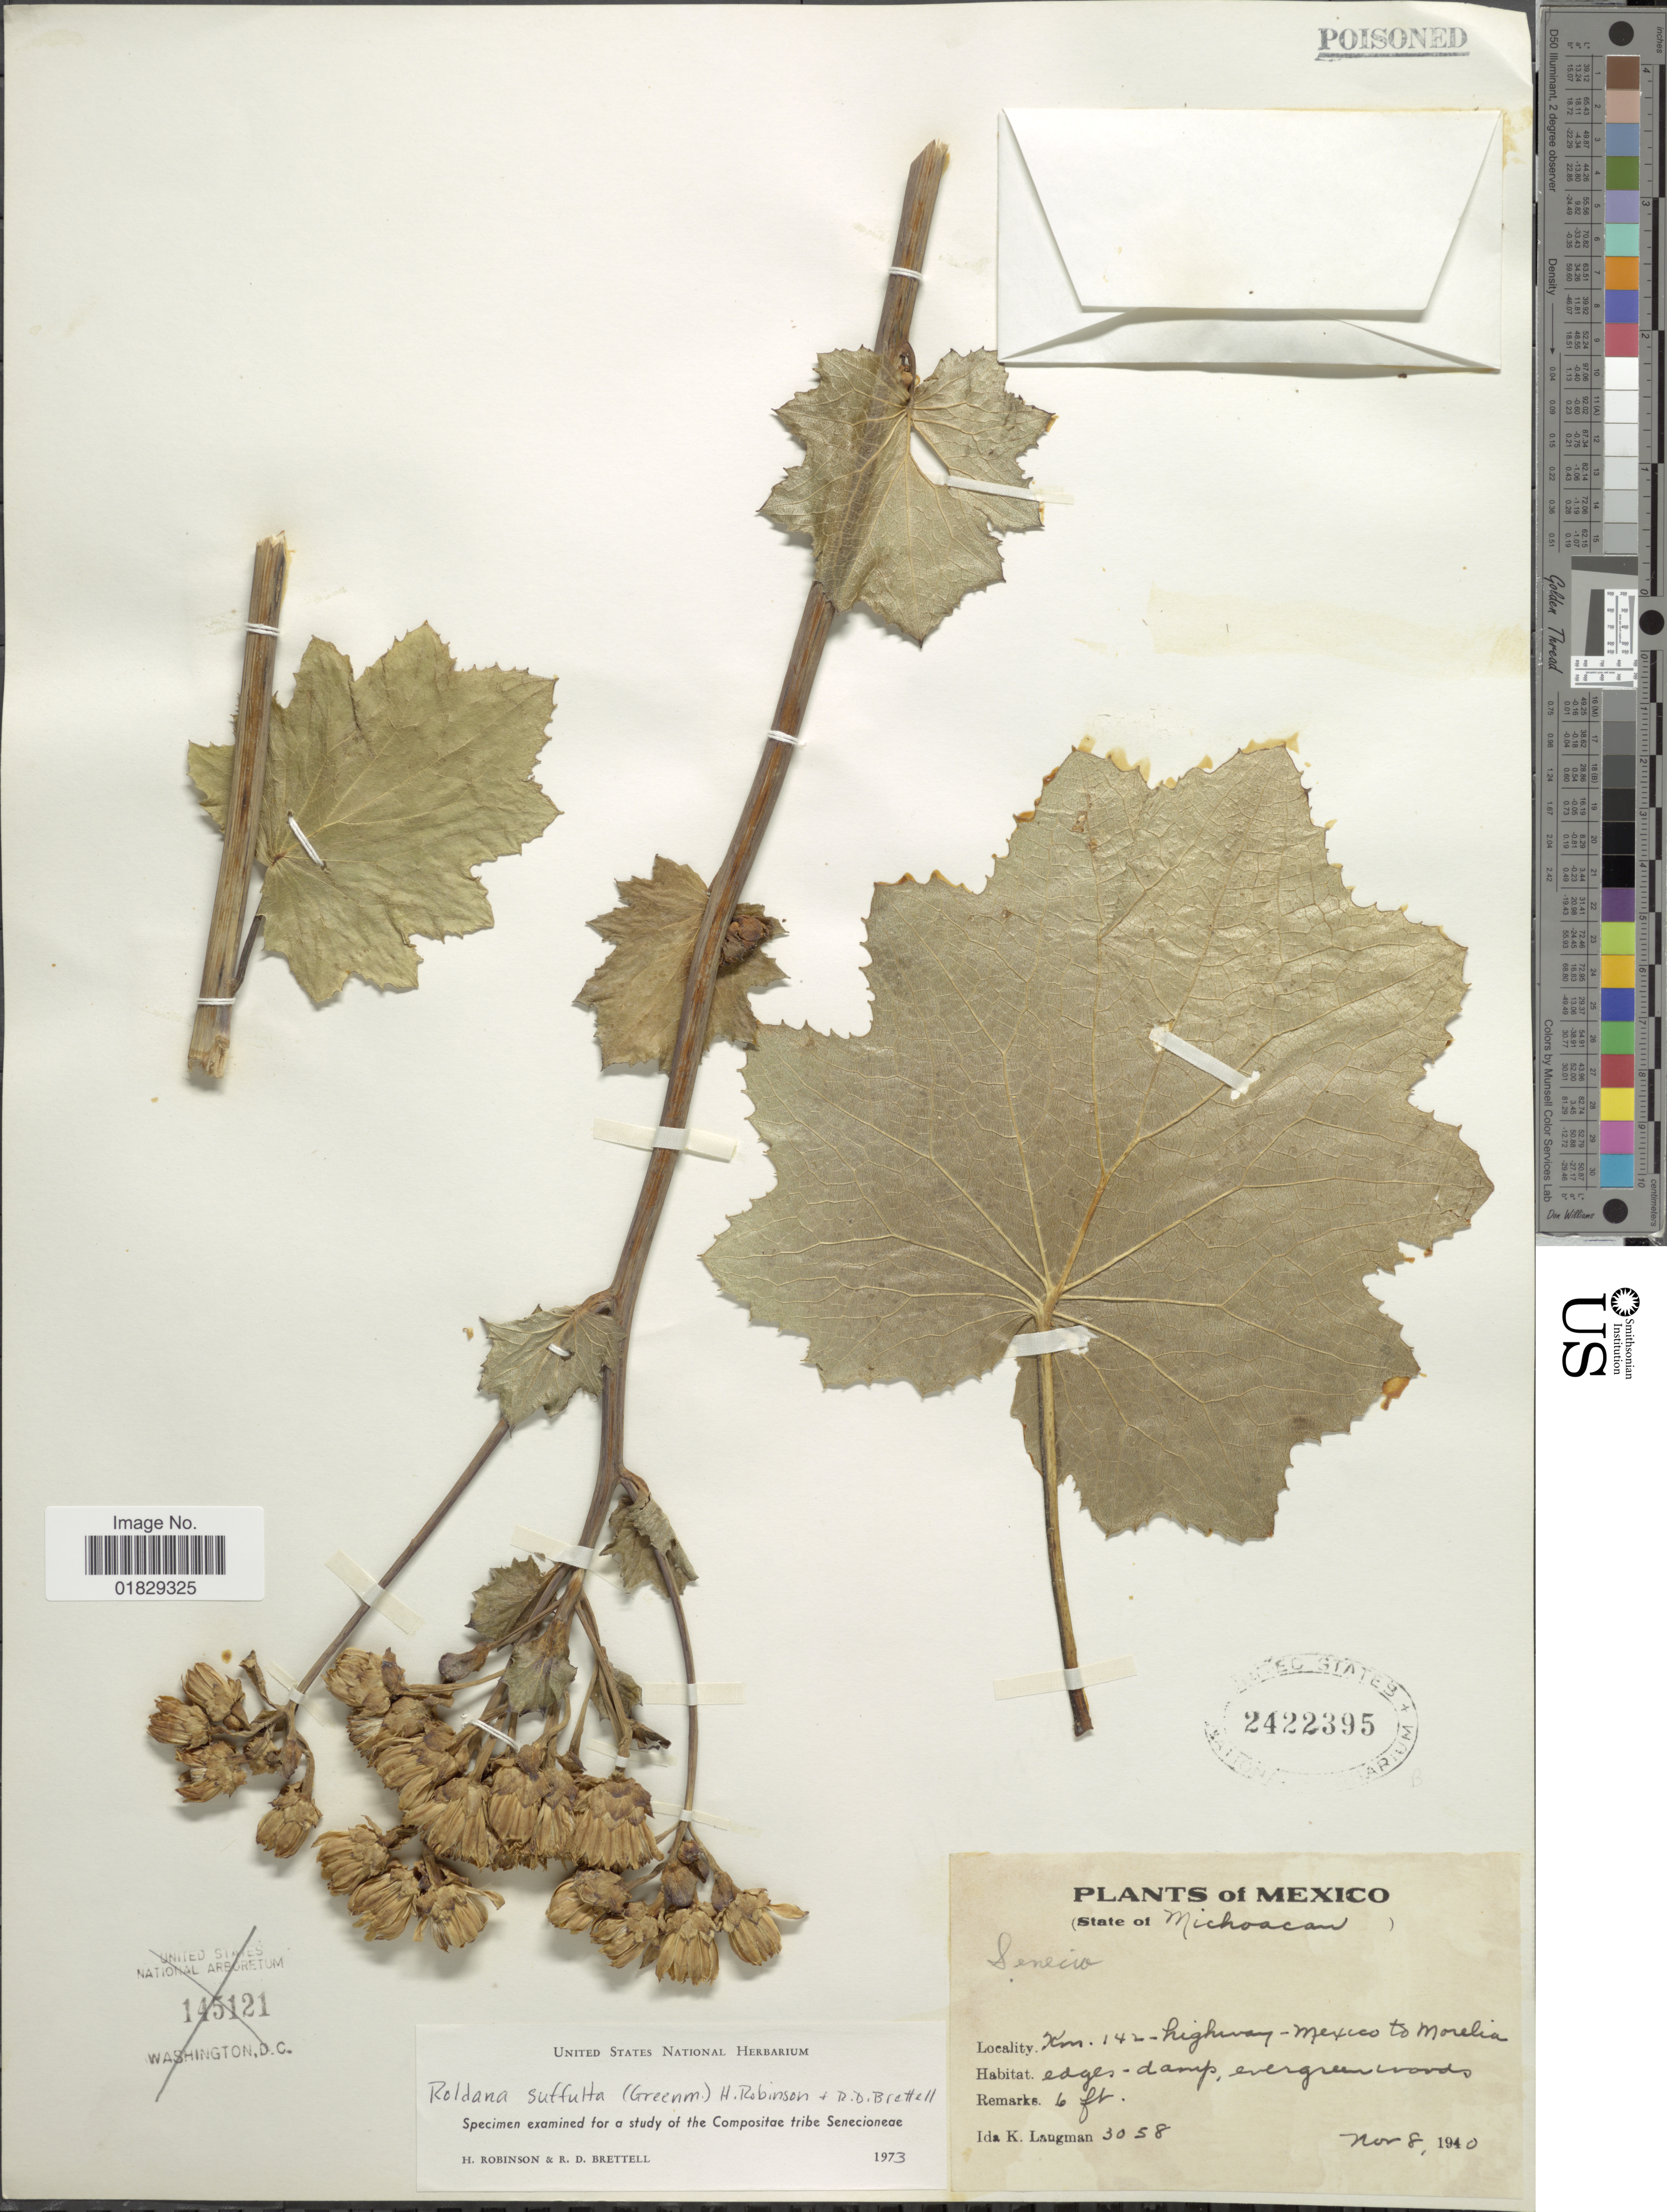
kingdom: Plantae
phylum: Tracheophyta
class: Magnoliopsida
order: Asterales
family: Asteraceae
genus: Roldana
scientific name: Roldana suffulta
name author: (Greenm.) H. Rob. & Brettell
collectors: I. K. Langman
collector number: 3058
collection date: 1940-11-08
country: Mexico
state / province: Michoacán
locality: State of Michoacan. Km. 142 - highway - Mexico to Morelia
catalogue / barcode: US 2422395